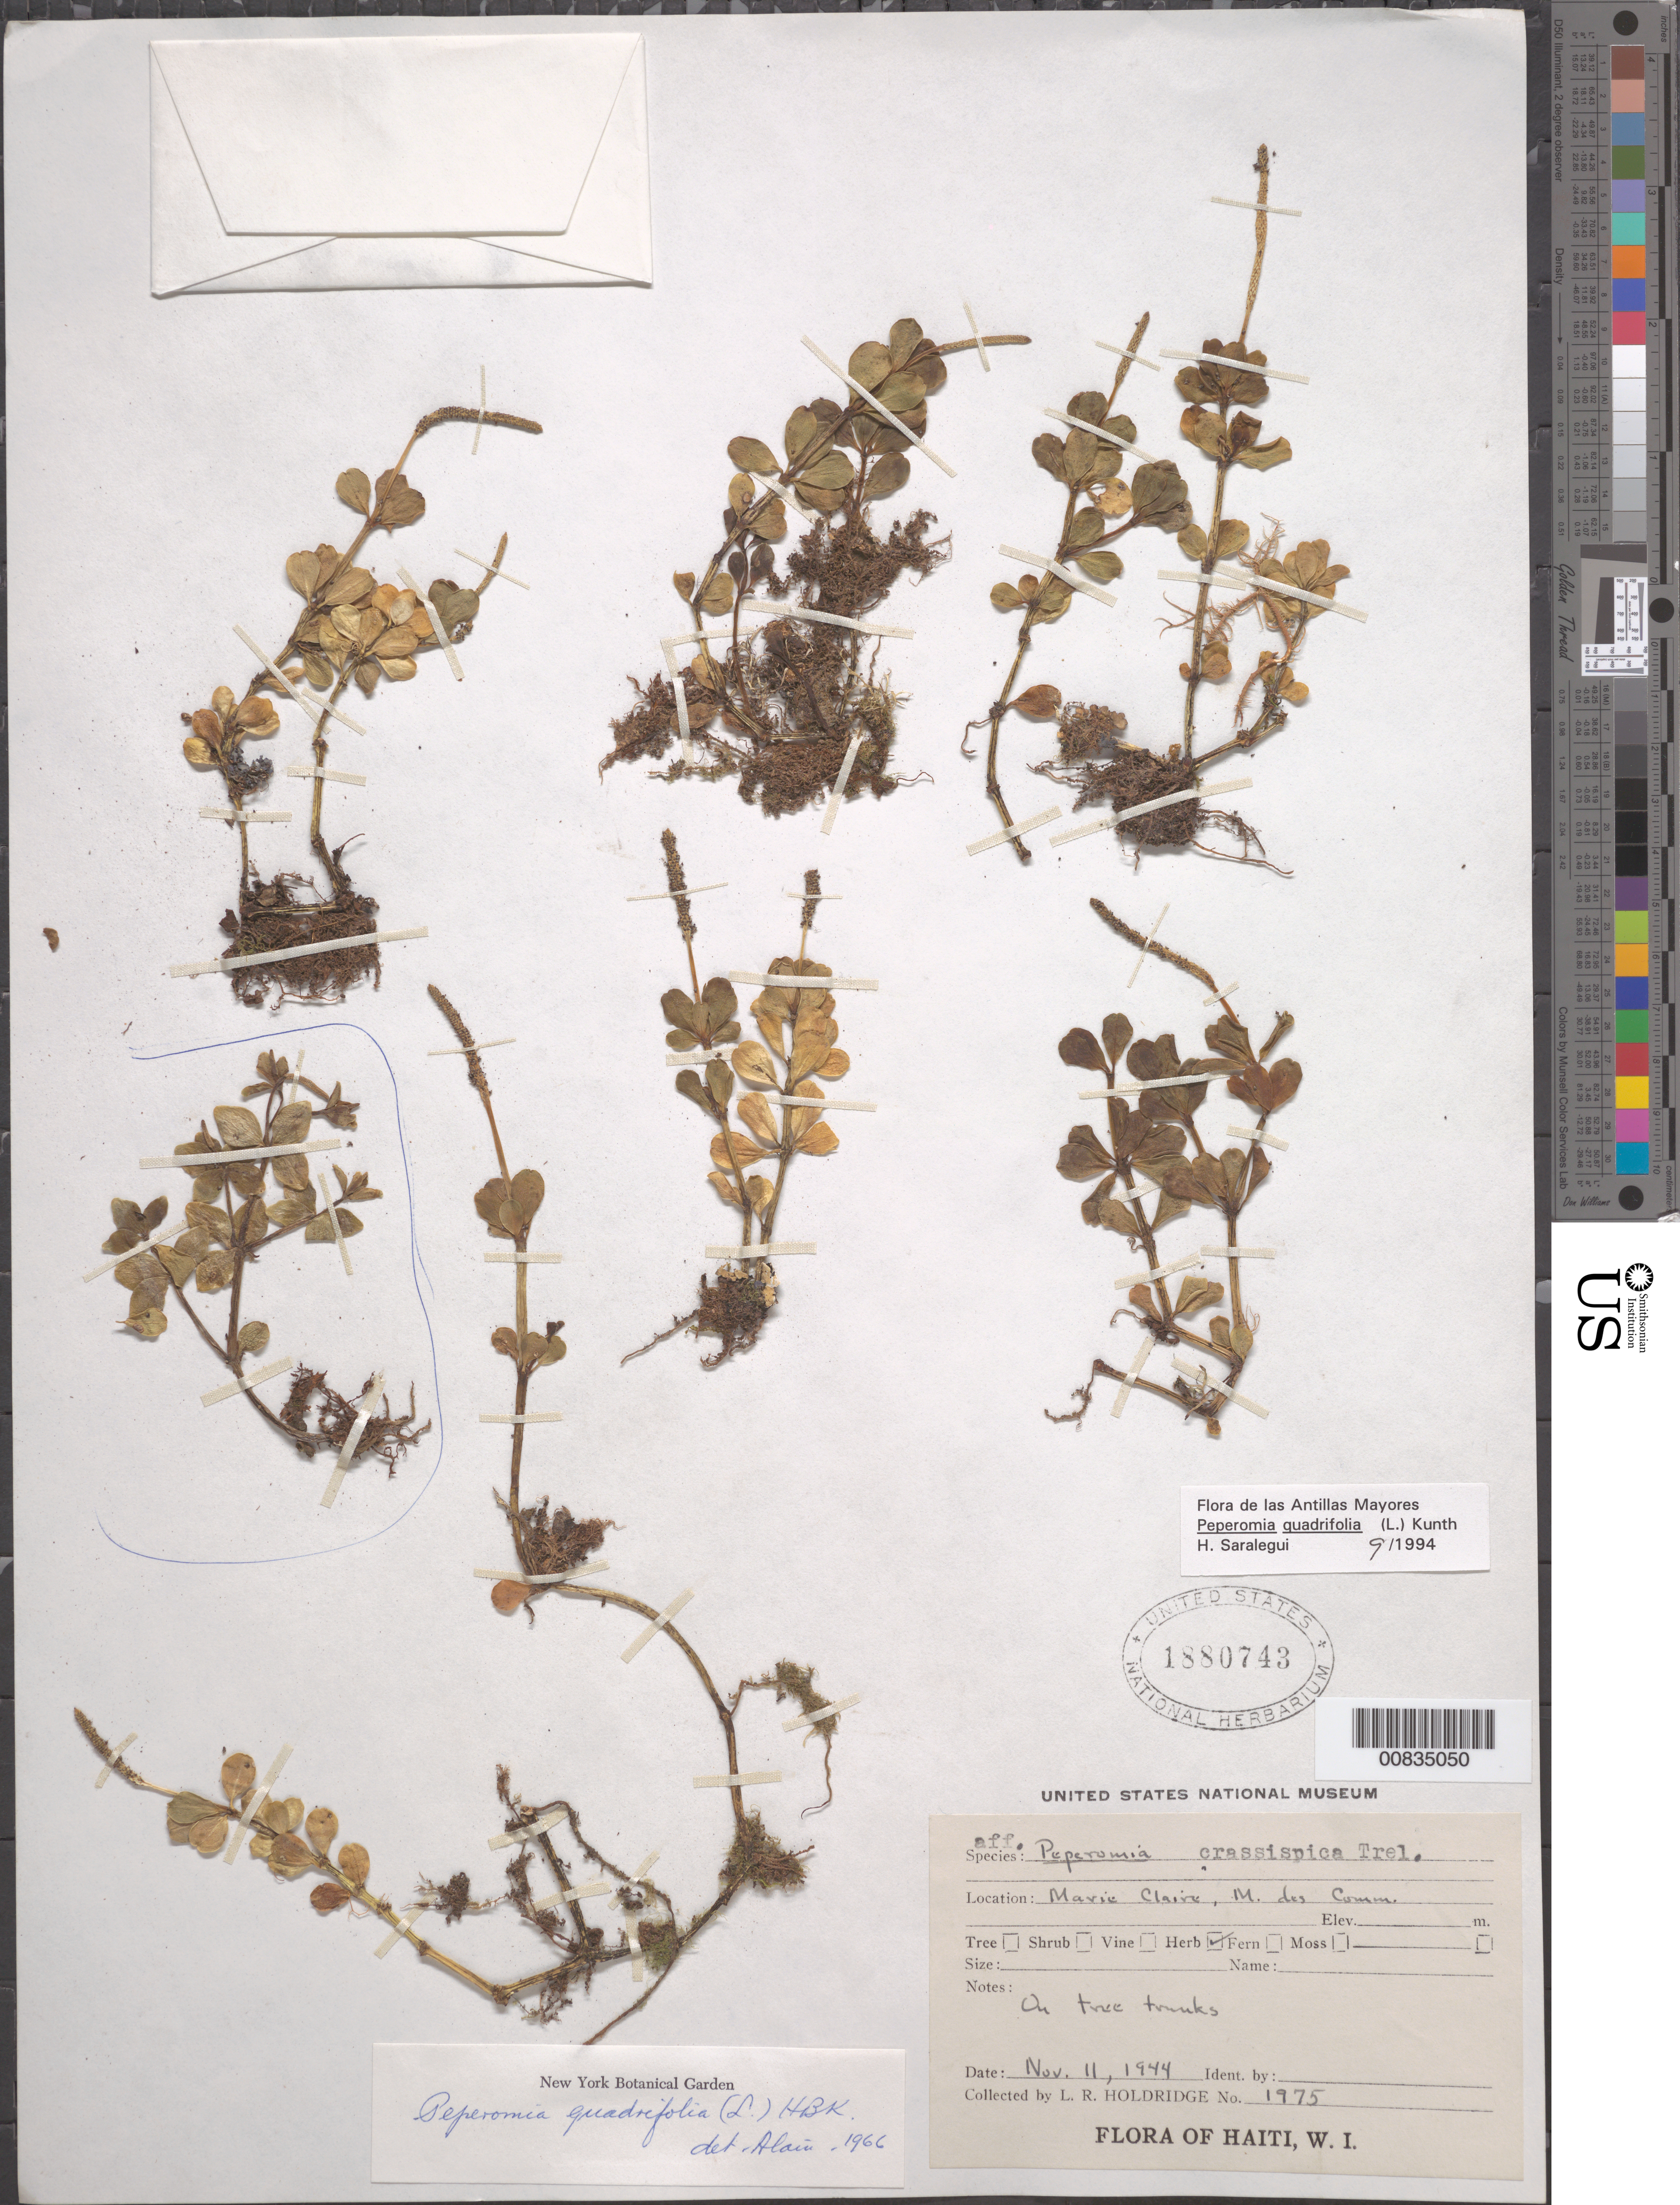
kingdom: Plantae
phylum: Tracheophyta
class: Magnoliopsida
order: Piperales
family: Piperaceae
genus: Peperomia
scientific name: Peperomia quadrifolia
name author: (L.) Kunth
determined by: Saralegui Boza, H., (HAJB), Jardin Botanico Nacional (Habana)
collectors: L. Holdridge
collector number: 1975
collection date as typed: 11 Nov 1944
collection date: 1944-11-11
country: Haiti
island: Hispaniola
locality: Marie Claire, M. des Comm.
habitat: On tree trunks.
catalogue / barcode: US 1880743